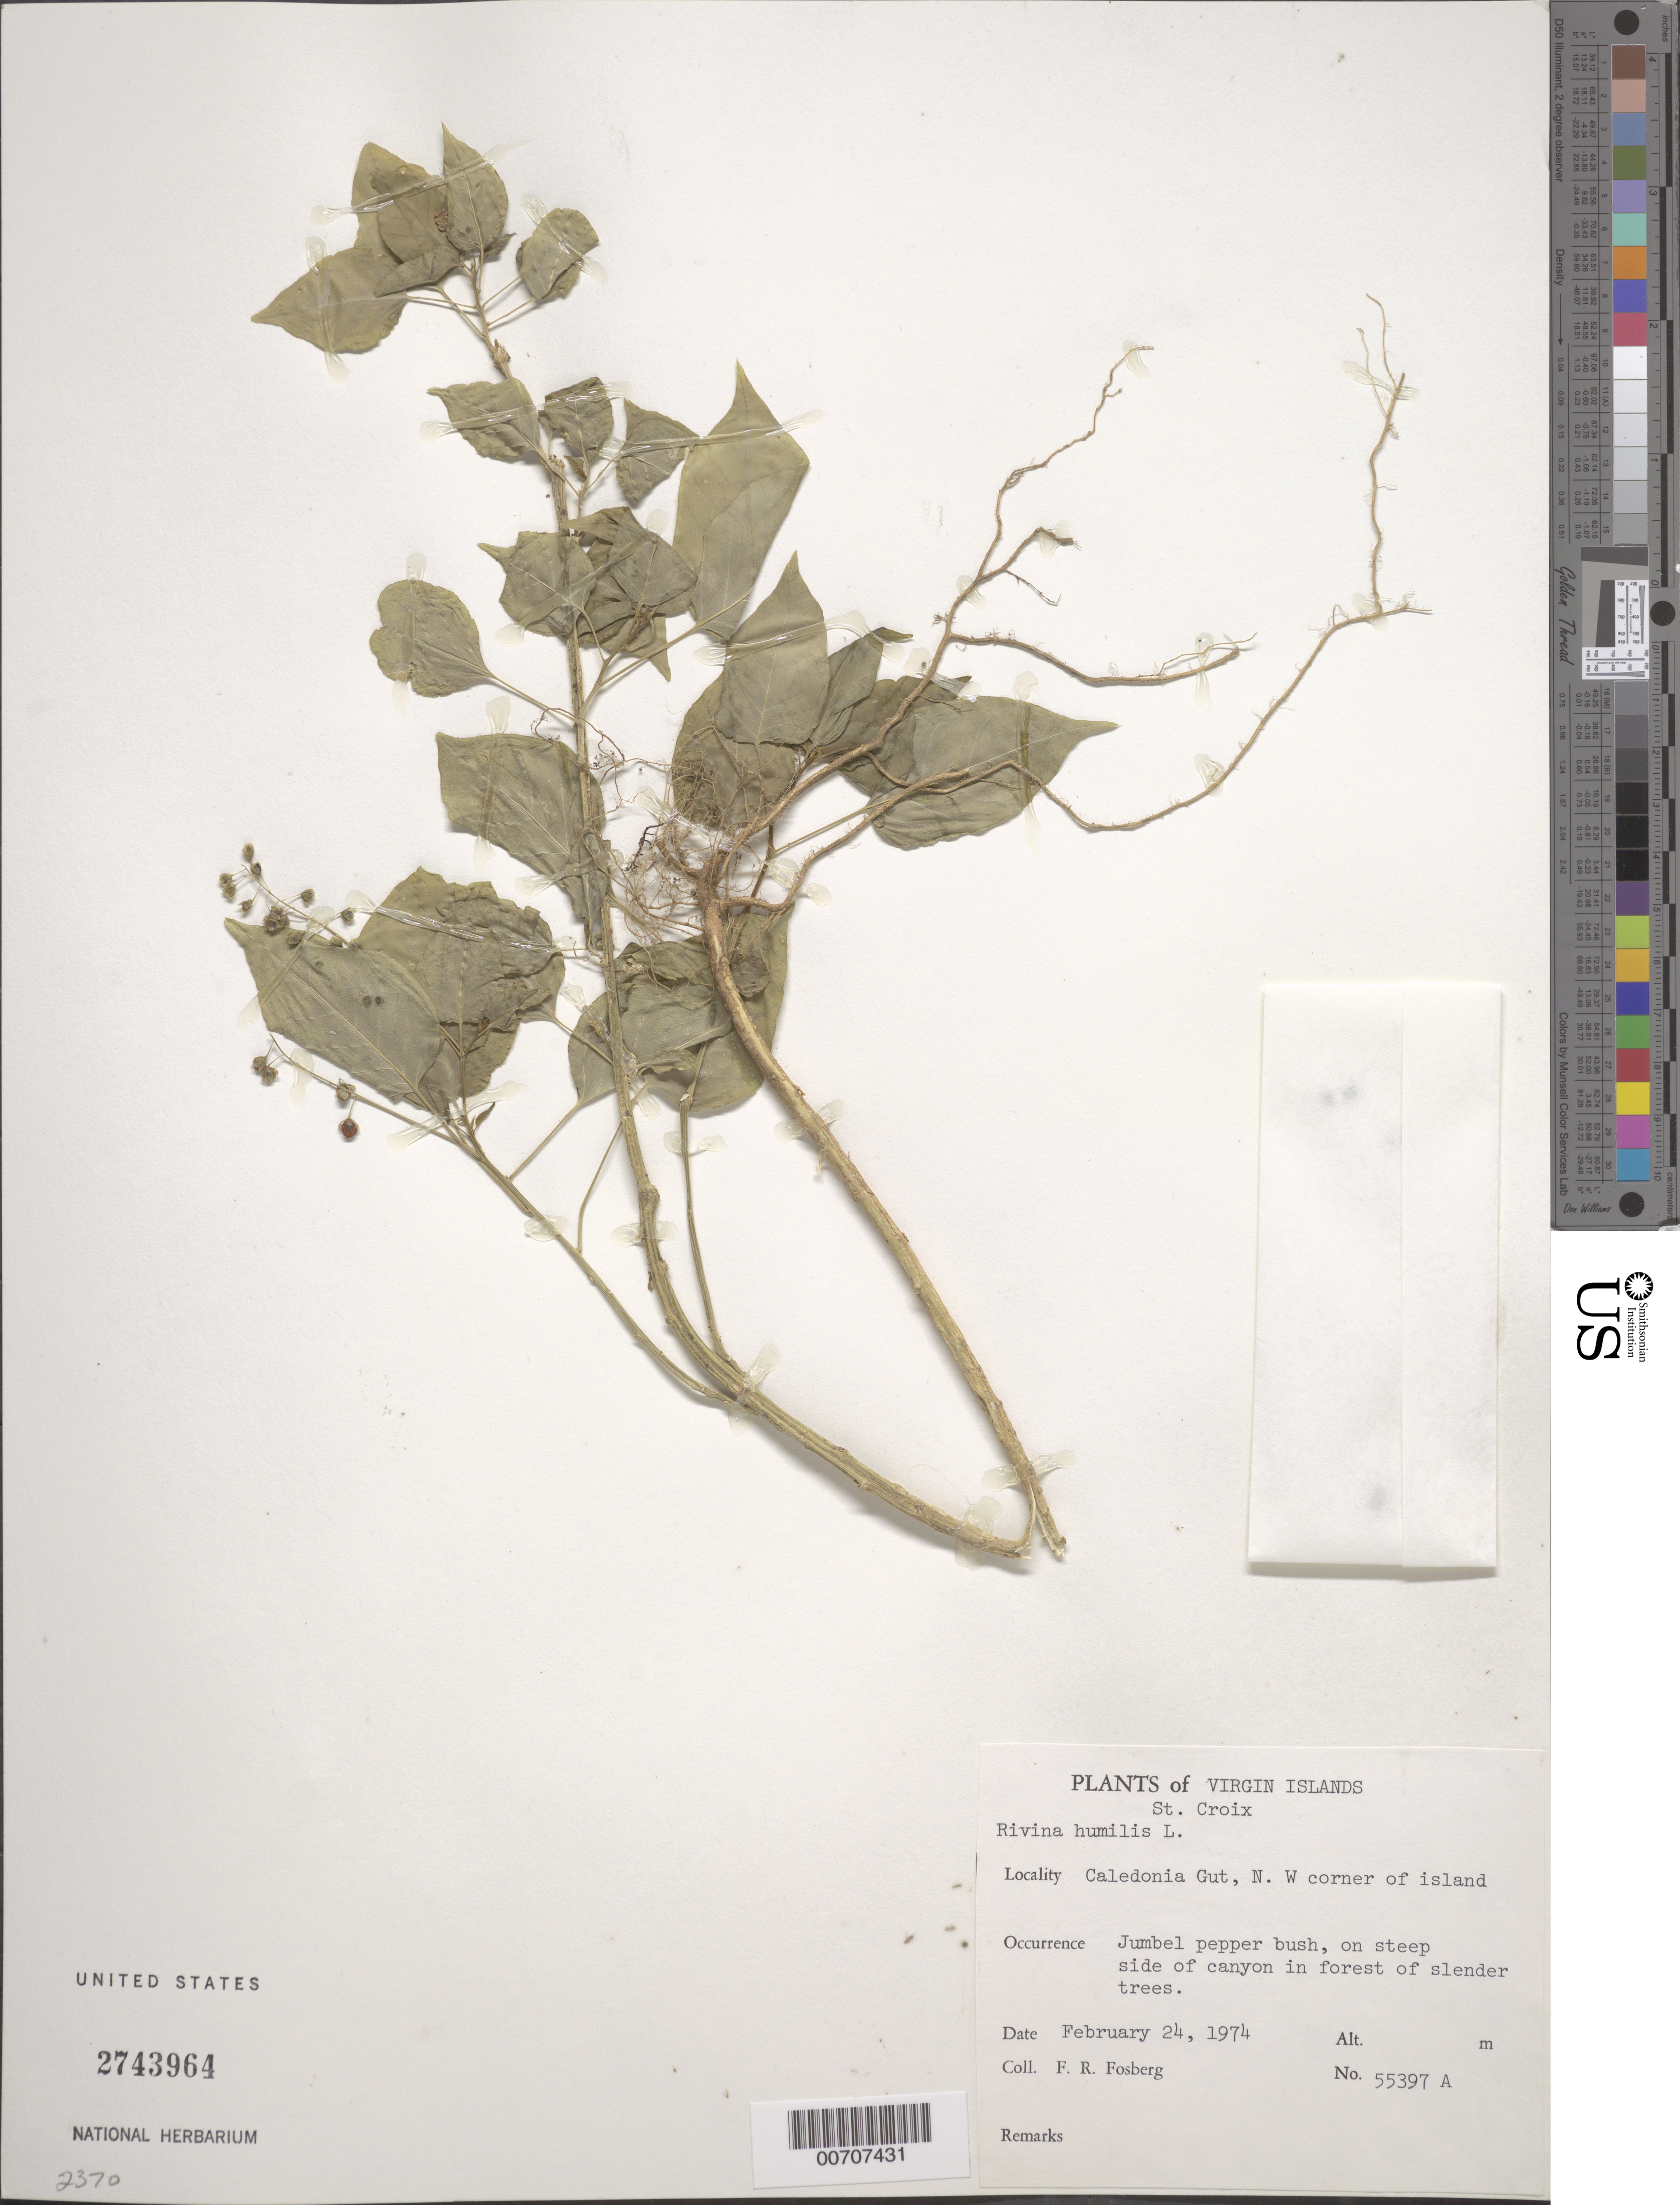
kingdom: Plantae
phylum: Tracheophyta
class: Magnoliopsida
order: Caryophyllales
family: Phytolaccaceae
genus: Rivina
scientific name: Rivina humilis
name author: L.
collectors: F. R. Fosberg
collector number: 55397 A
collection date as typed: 24 Feb 1974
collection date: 1974-02-24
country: U.S. Virgin Islands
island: St. Croix Island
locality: Caledonia Gut, NW corner of Island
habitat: On steep side of canyon in forest of slender trees.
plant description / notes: Common name: Jumbel pepper bush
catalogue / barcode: US 2743964